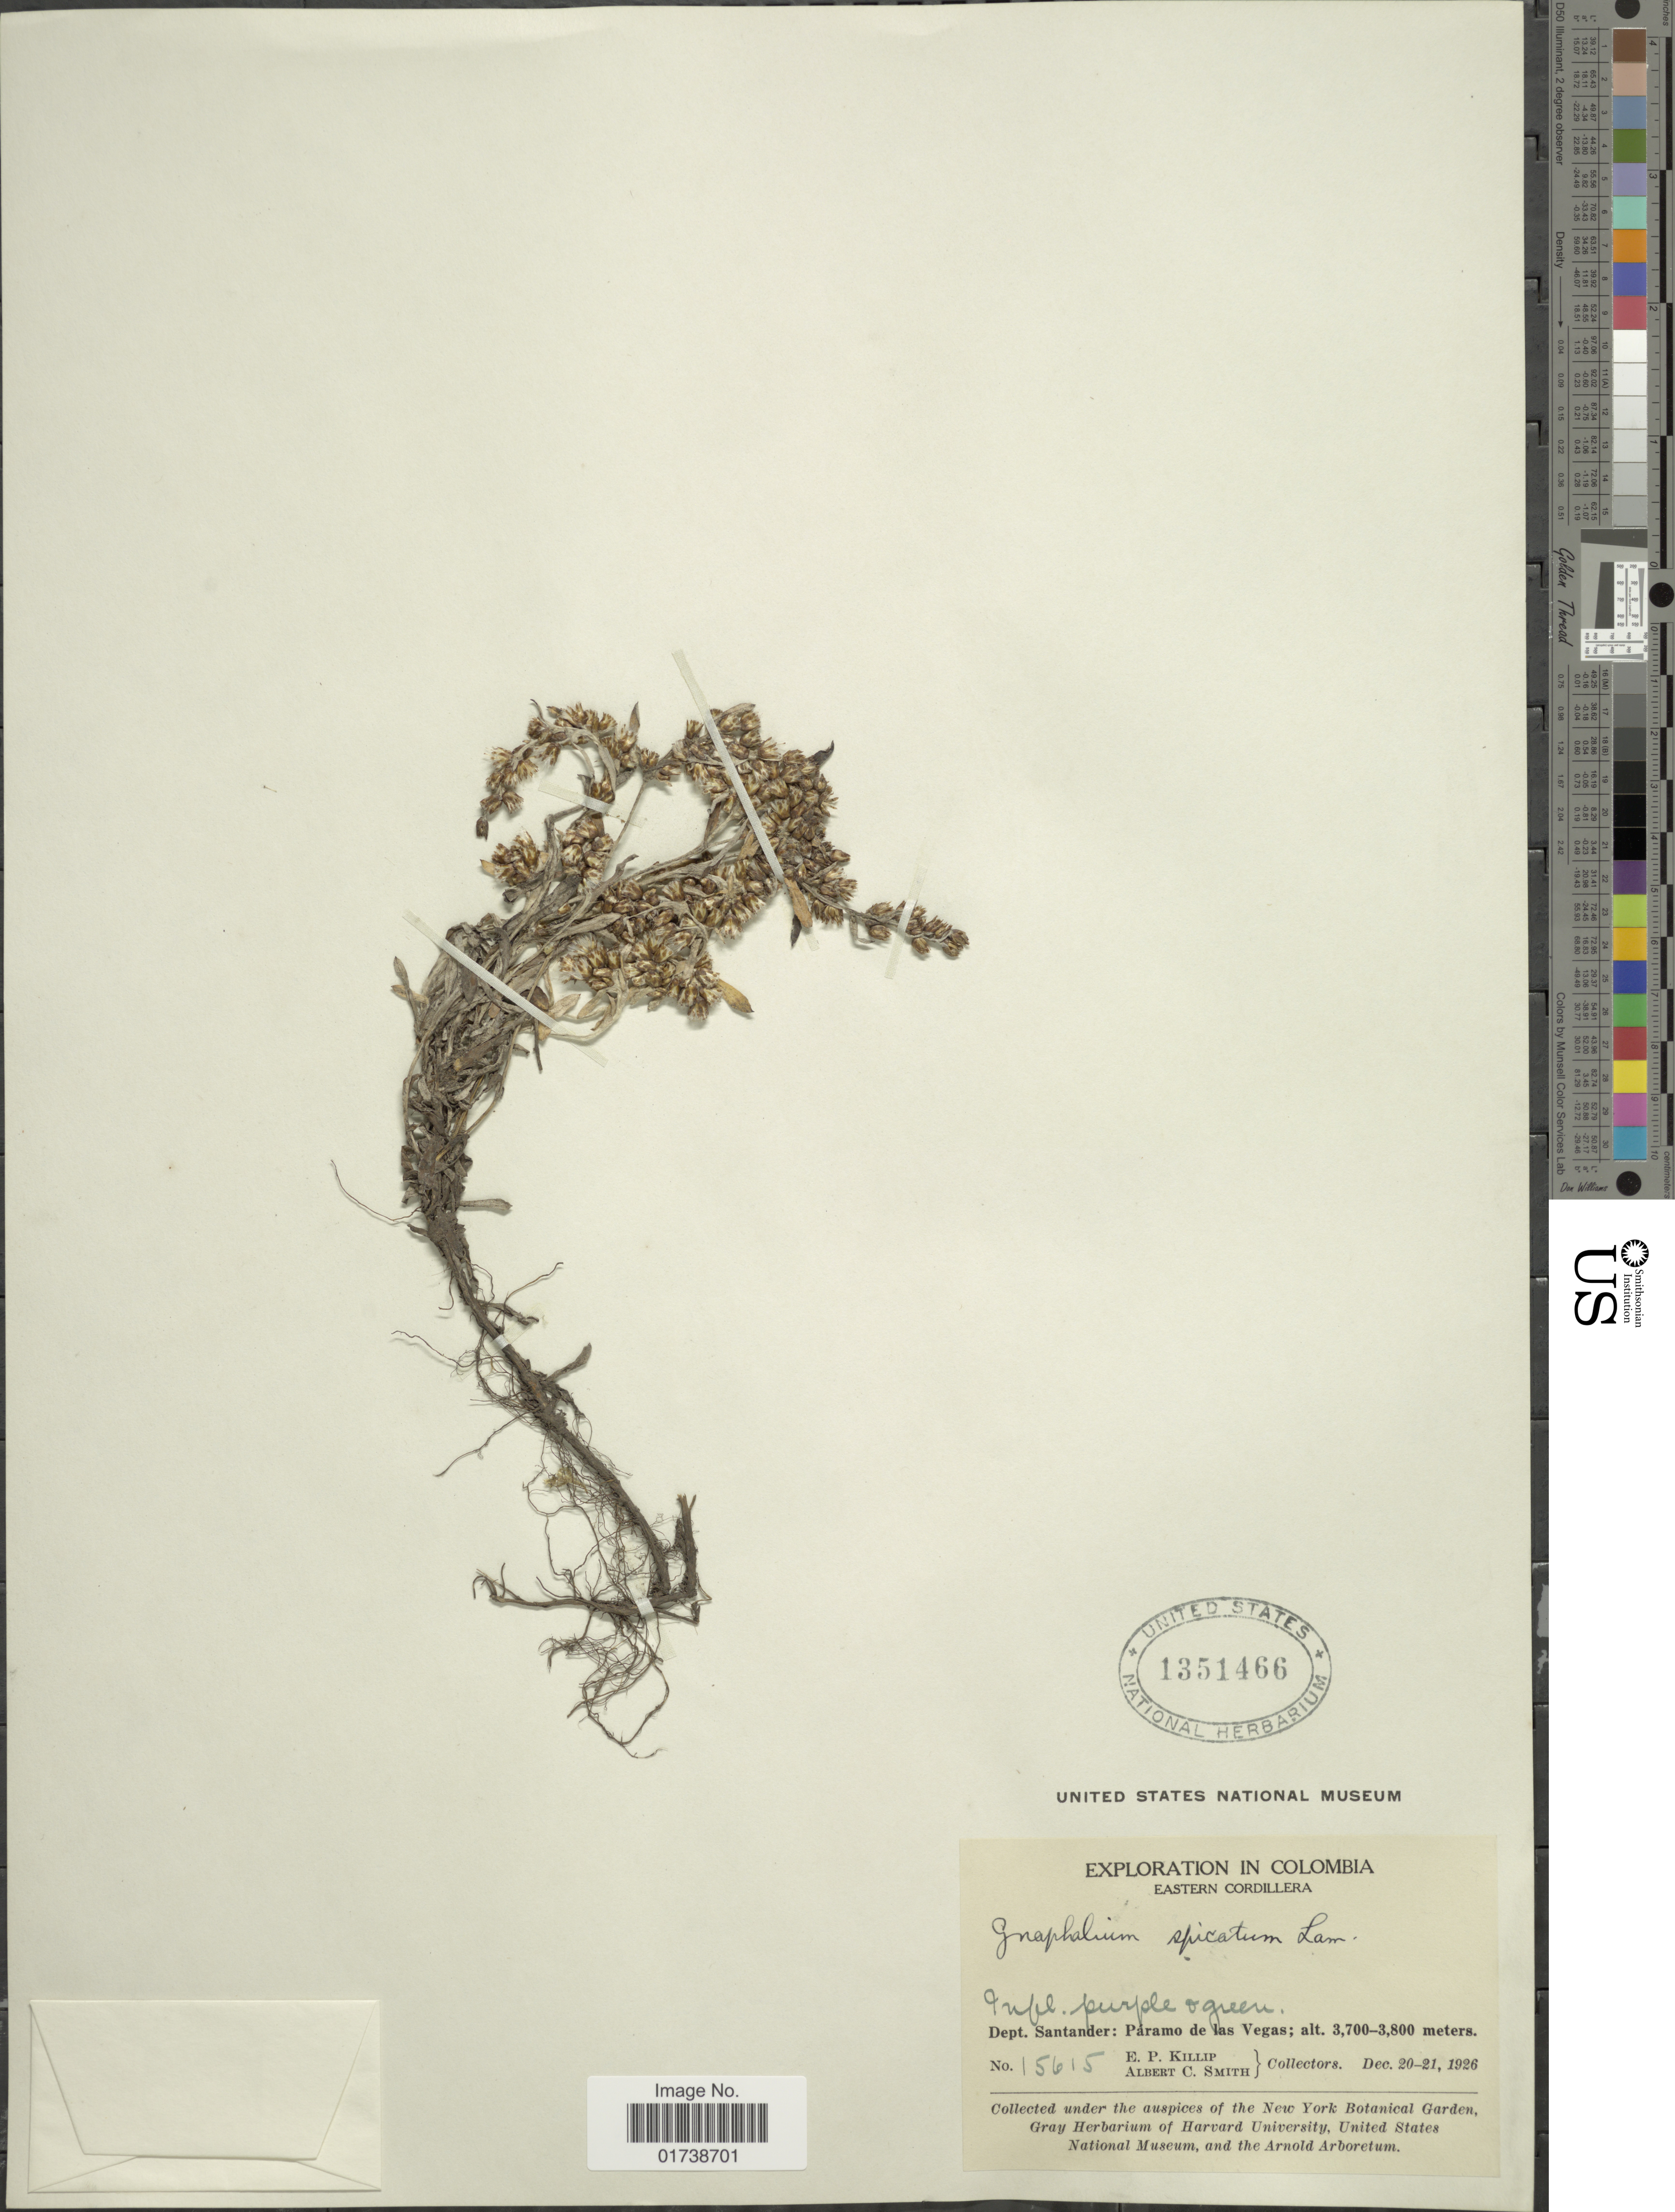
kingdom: Plantae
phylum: Tracheophyta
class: Magnoliopsida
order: Asterales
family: Asteraceae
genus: Gamochaeta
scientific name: Gamochaeta spicata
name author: (Lam.) Cabrera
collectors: E. P. Killip & A. C. Smith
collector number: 15615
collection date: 1926-12-20/1926-12-21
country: Colombia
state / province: Santander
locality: Paramo de Las Vegas, Eastern Cordillera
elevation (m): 3700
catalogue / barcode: US 1351466